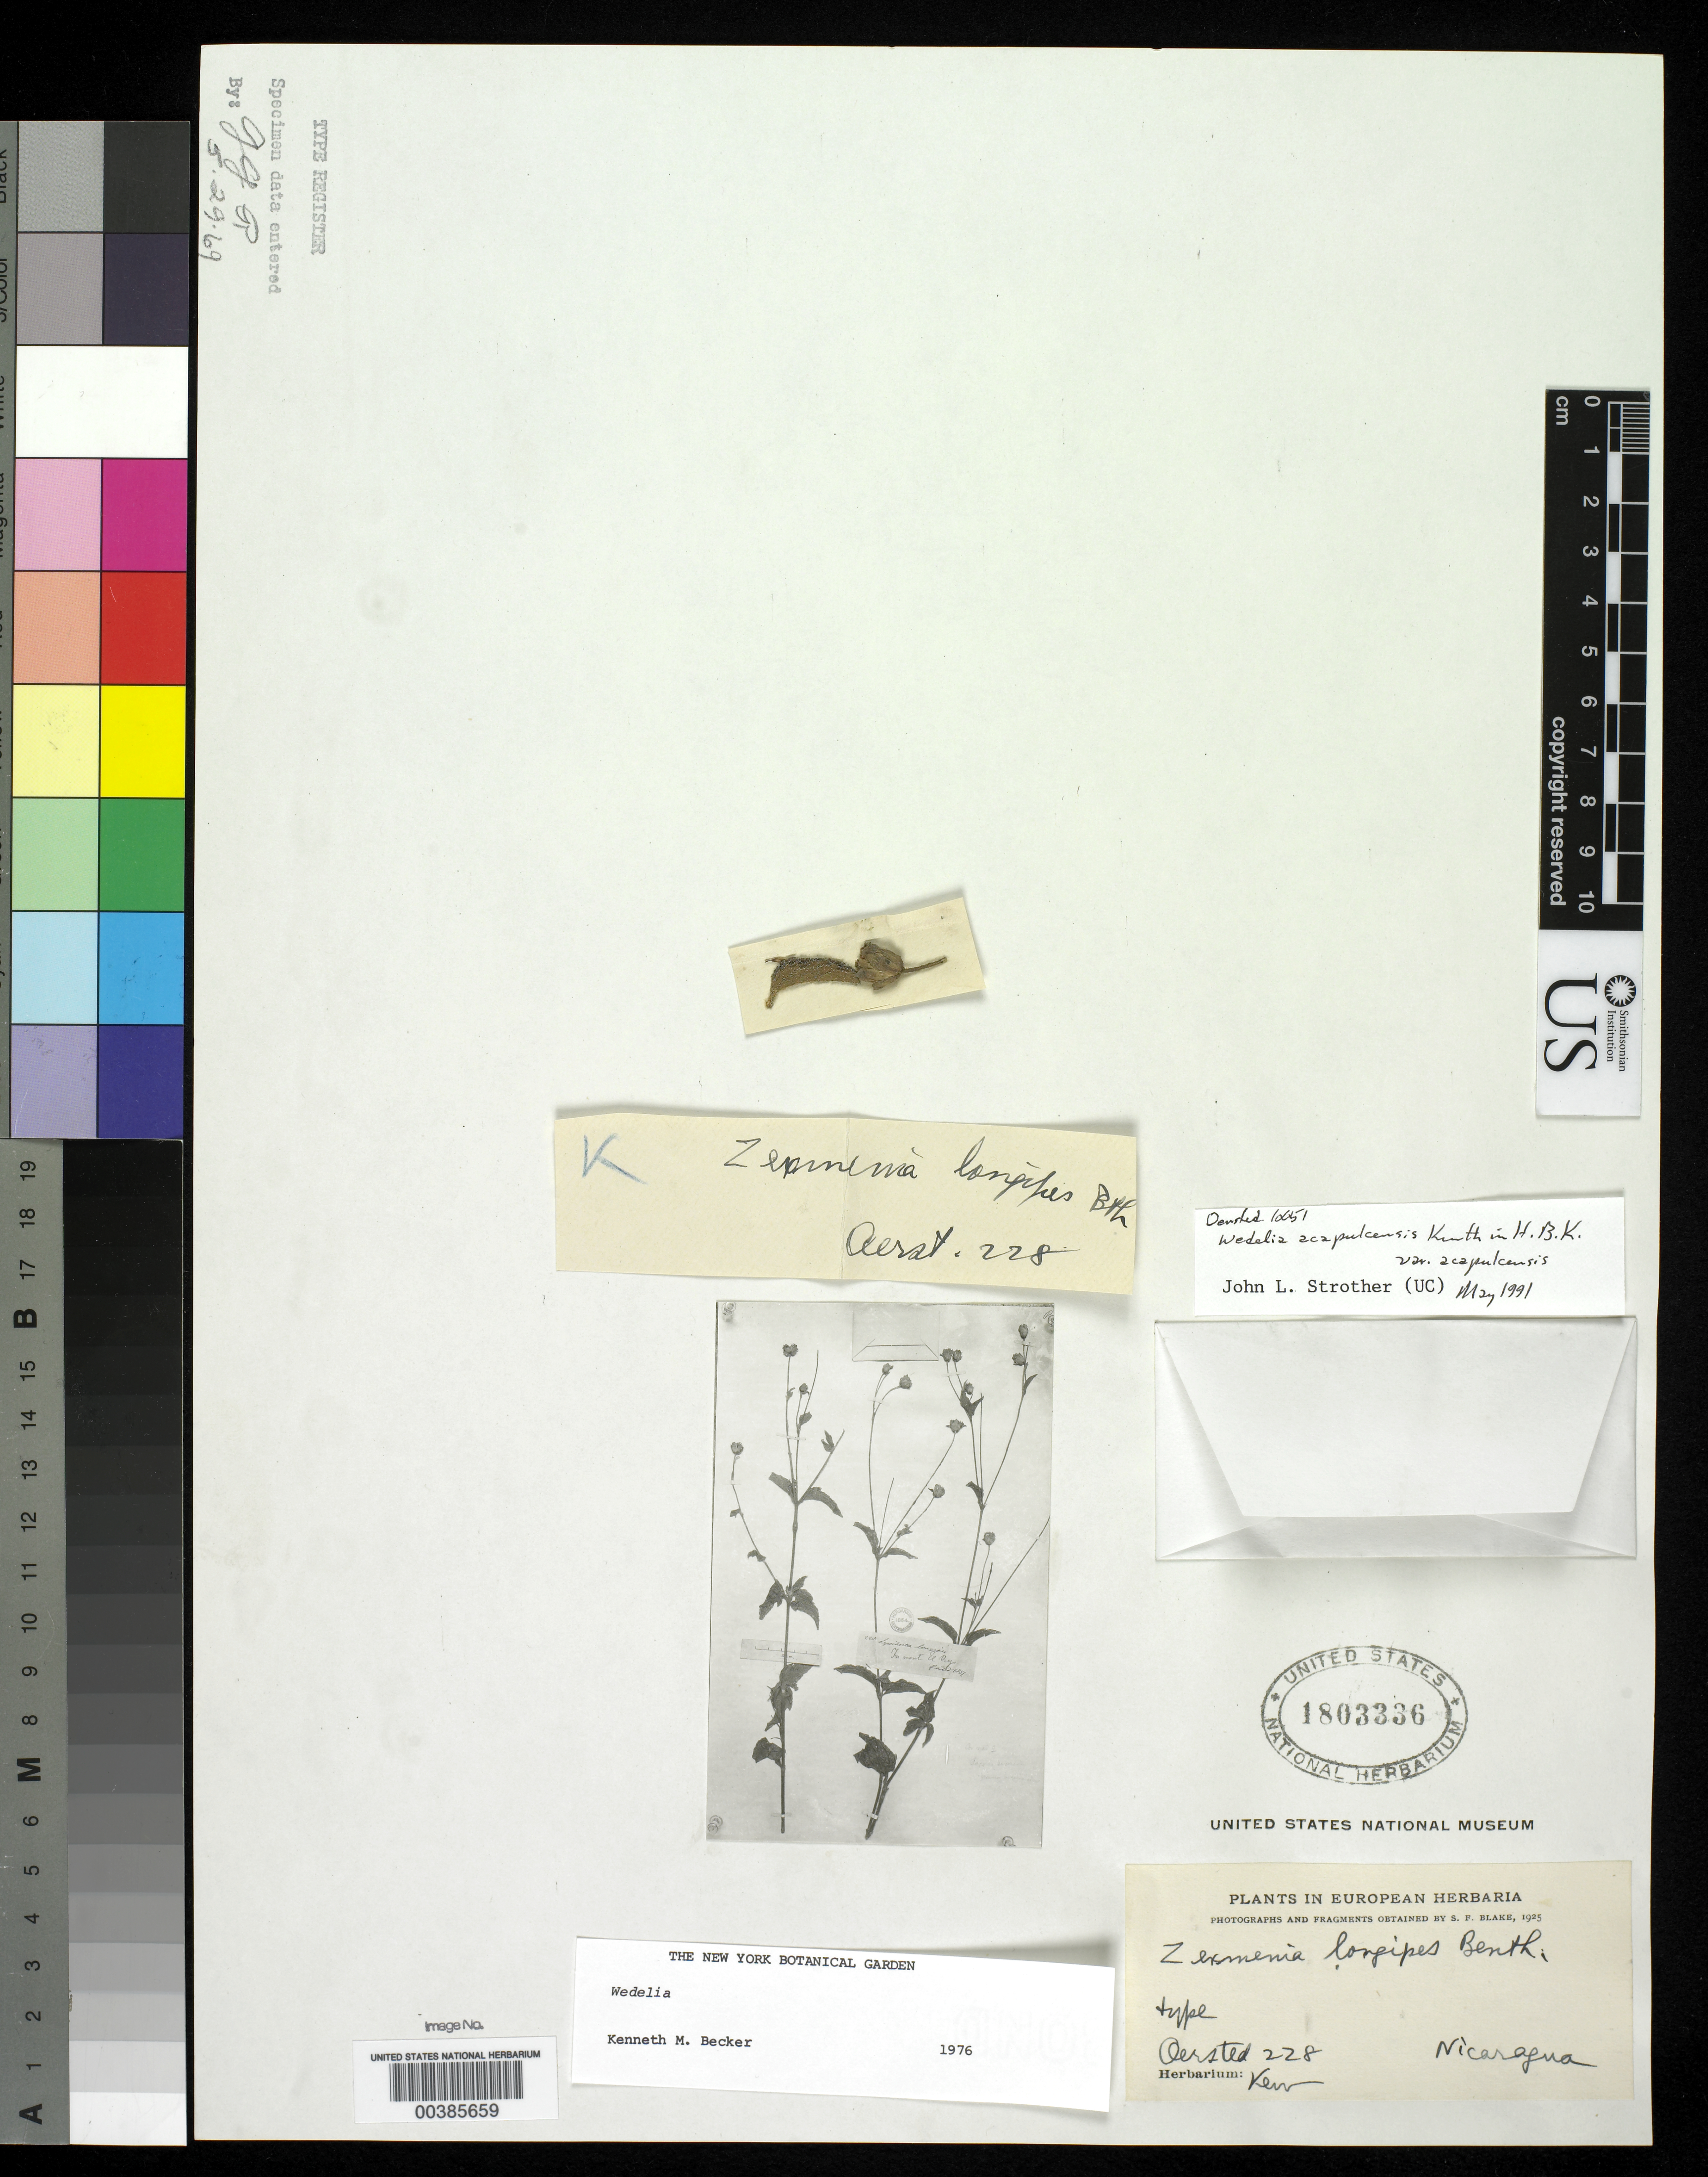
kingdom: Plantae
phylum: Tracheophyta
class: Magnoliopsida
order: Asterales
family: Asteraceae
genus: Zexmenia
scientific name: Zexmenia longipes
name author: Benth. in Oerst.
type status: Type Fragment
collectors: A. S. Oersted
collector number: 228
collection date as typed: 1851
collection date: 1851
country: Nicaragua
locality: El Viejo Volcano; alt. ca. 3000 ft.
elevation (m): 914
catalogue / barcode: US 1803336